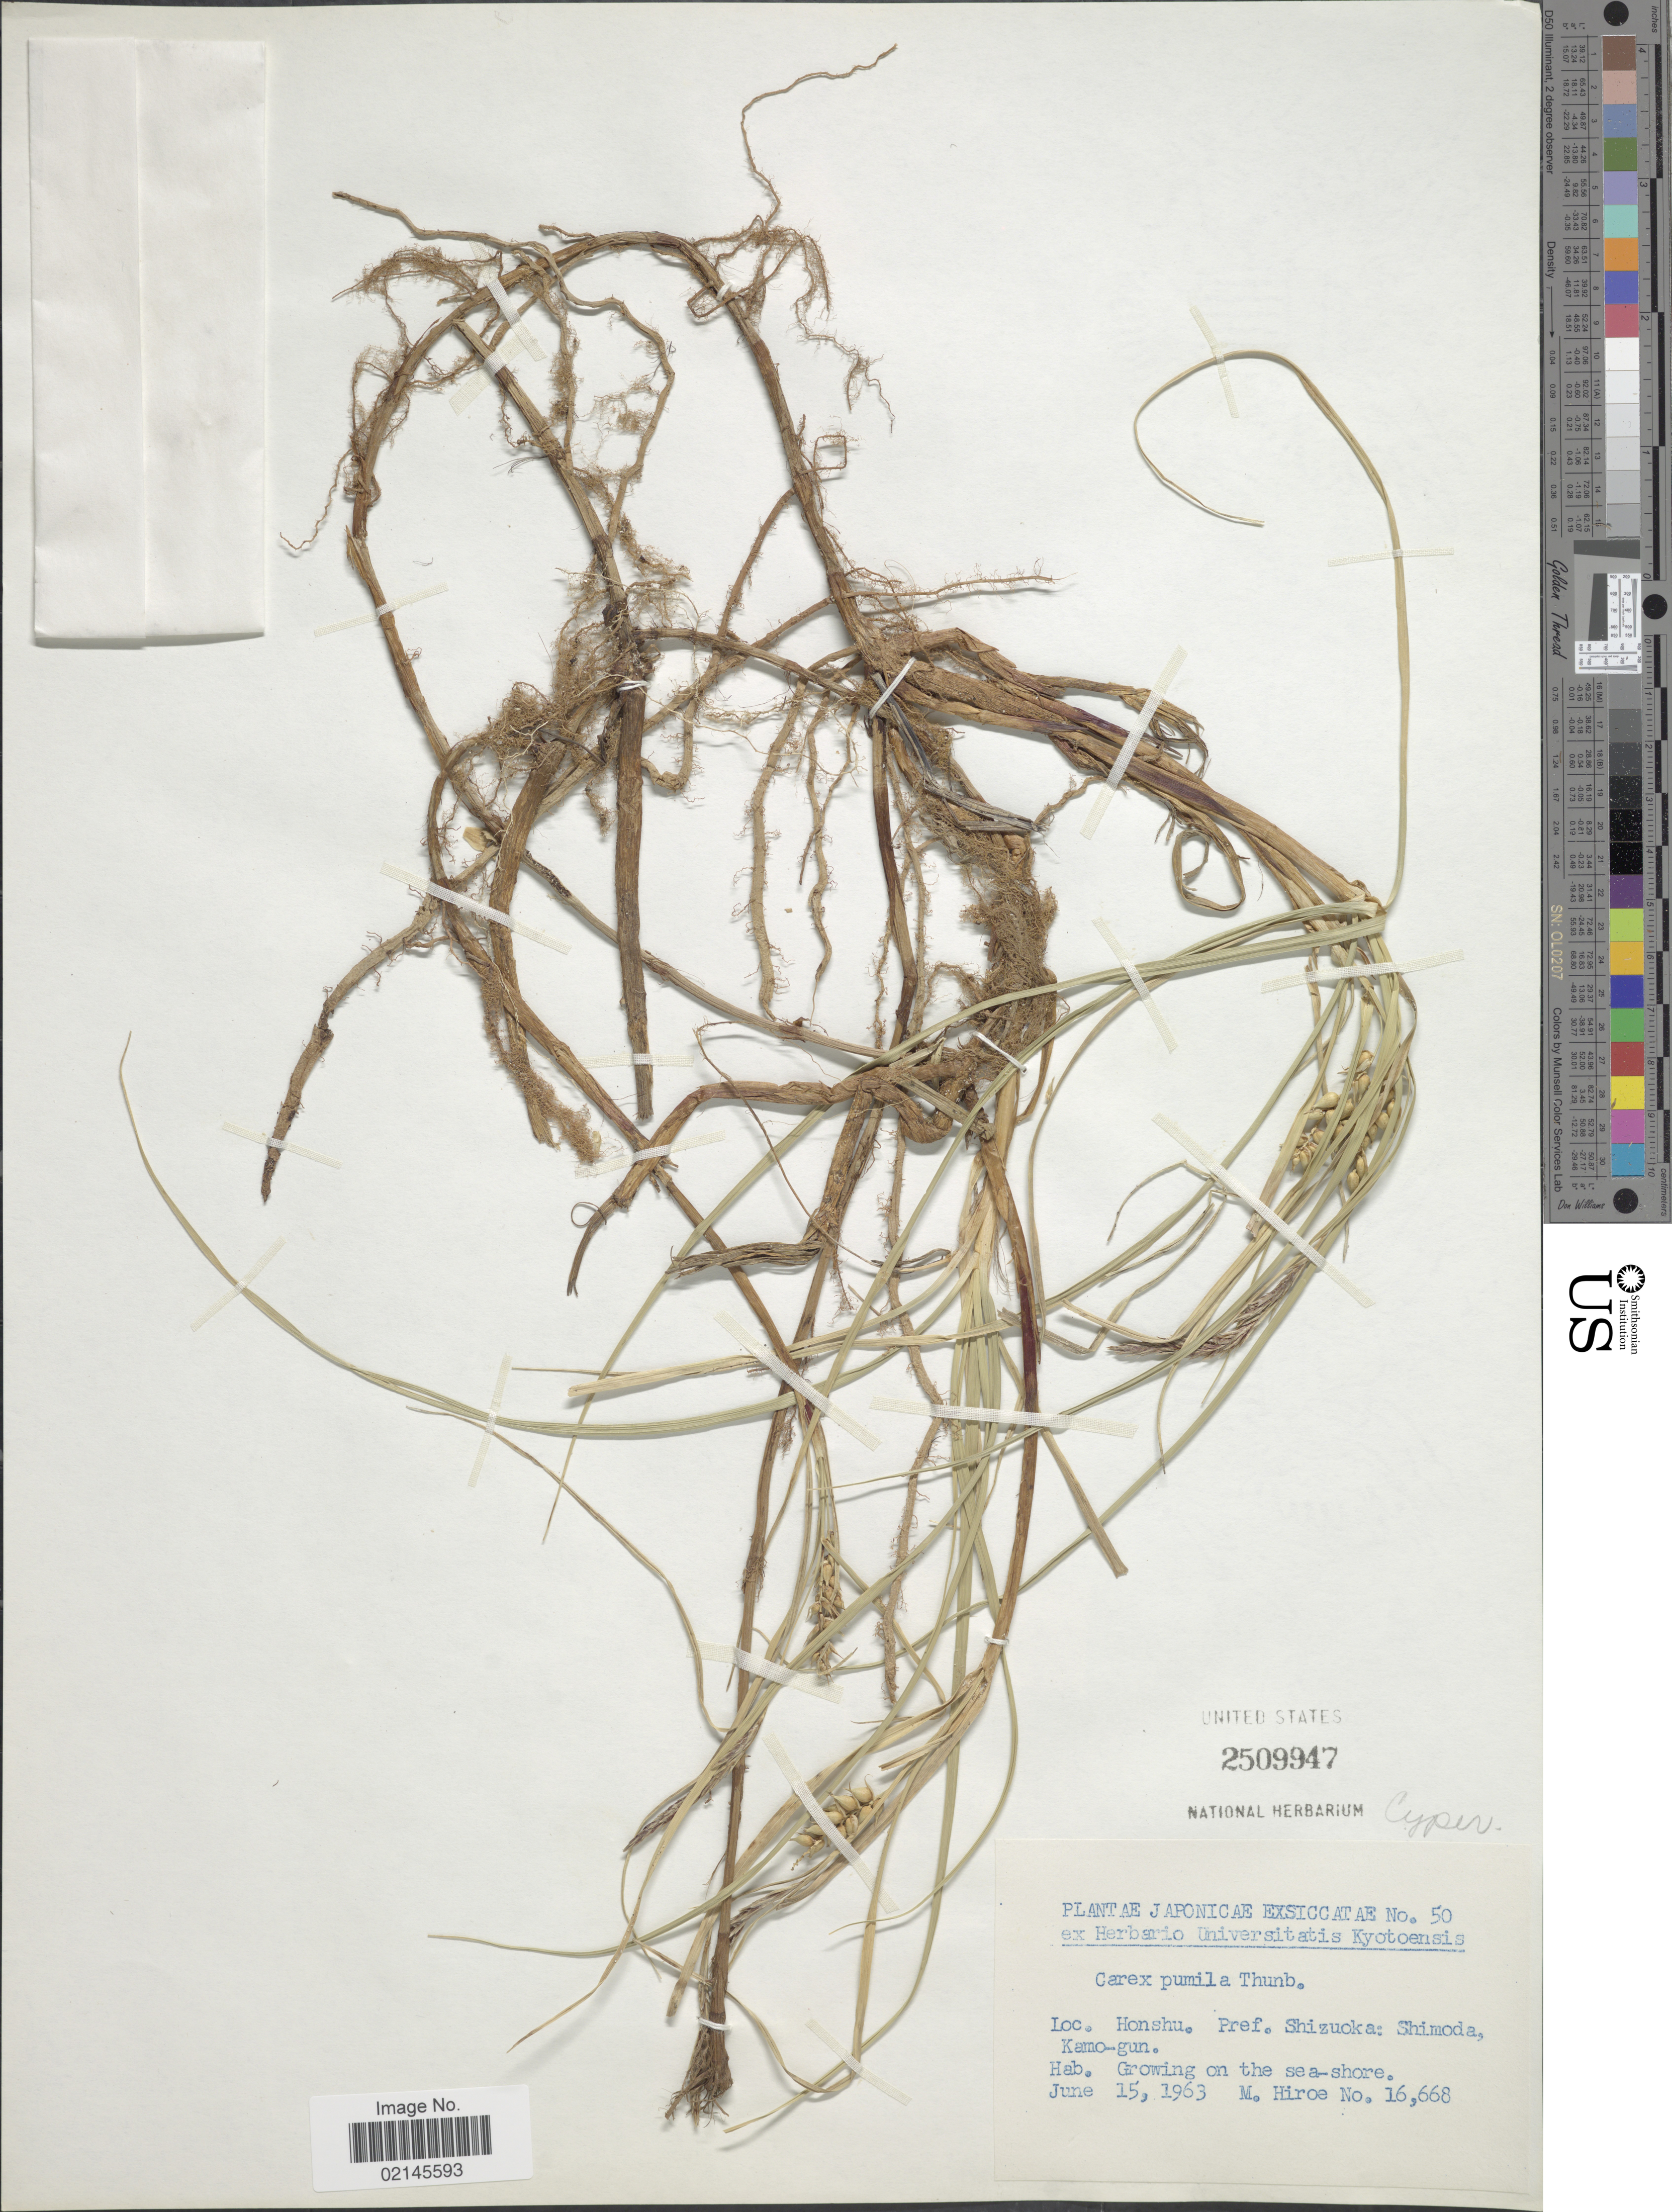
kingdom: Plantae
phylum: Tracheophyta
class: Liliopsida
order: Poales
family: Cyperaceae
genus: Carex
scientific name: Carex pumila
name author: Thunb.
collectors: M. Hiroe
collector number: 16668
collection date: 1963-06-15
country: Japan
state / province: Sizuoka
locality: Honshu, Shimoda, Kamo-gun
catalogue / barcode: US 2509947